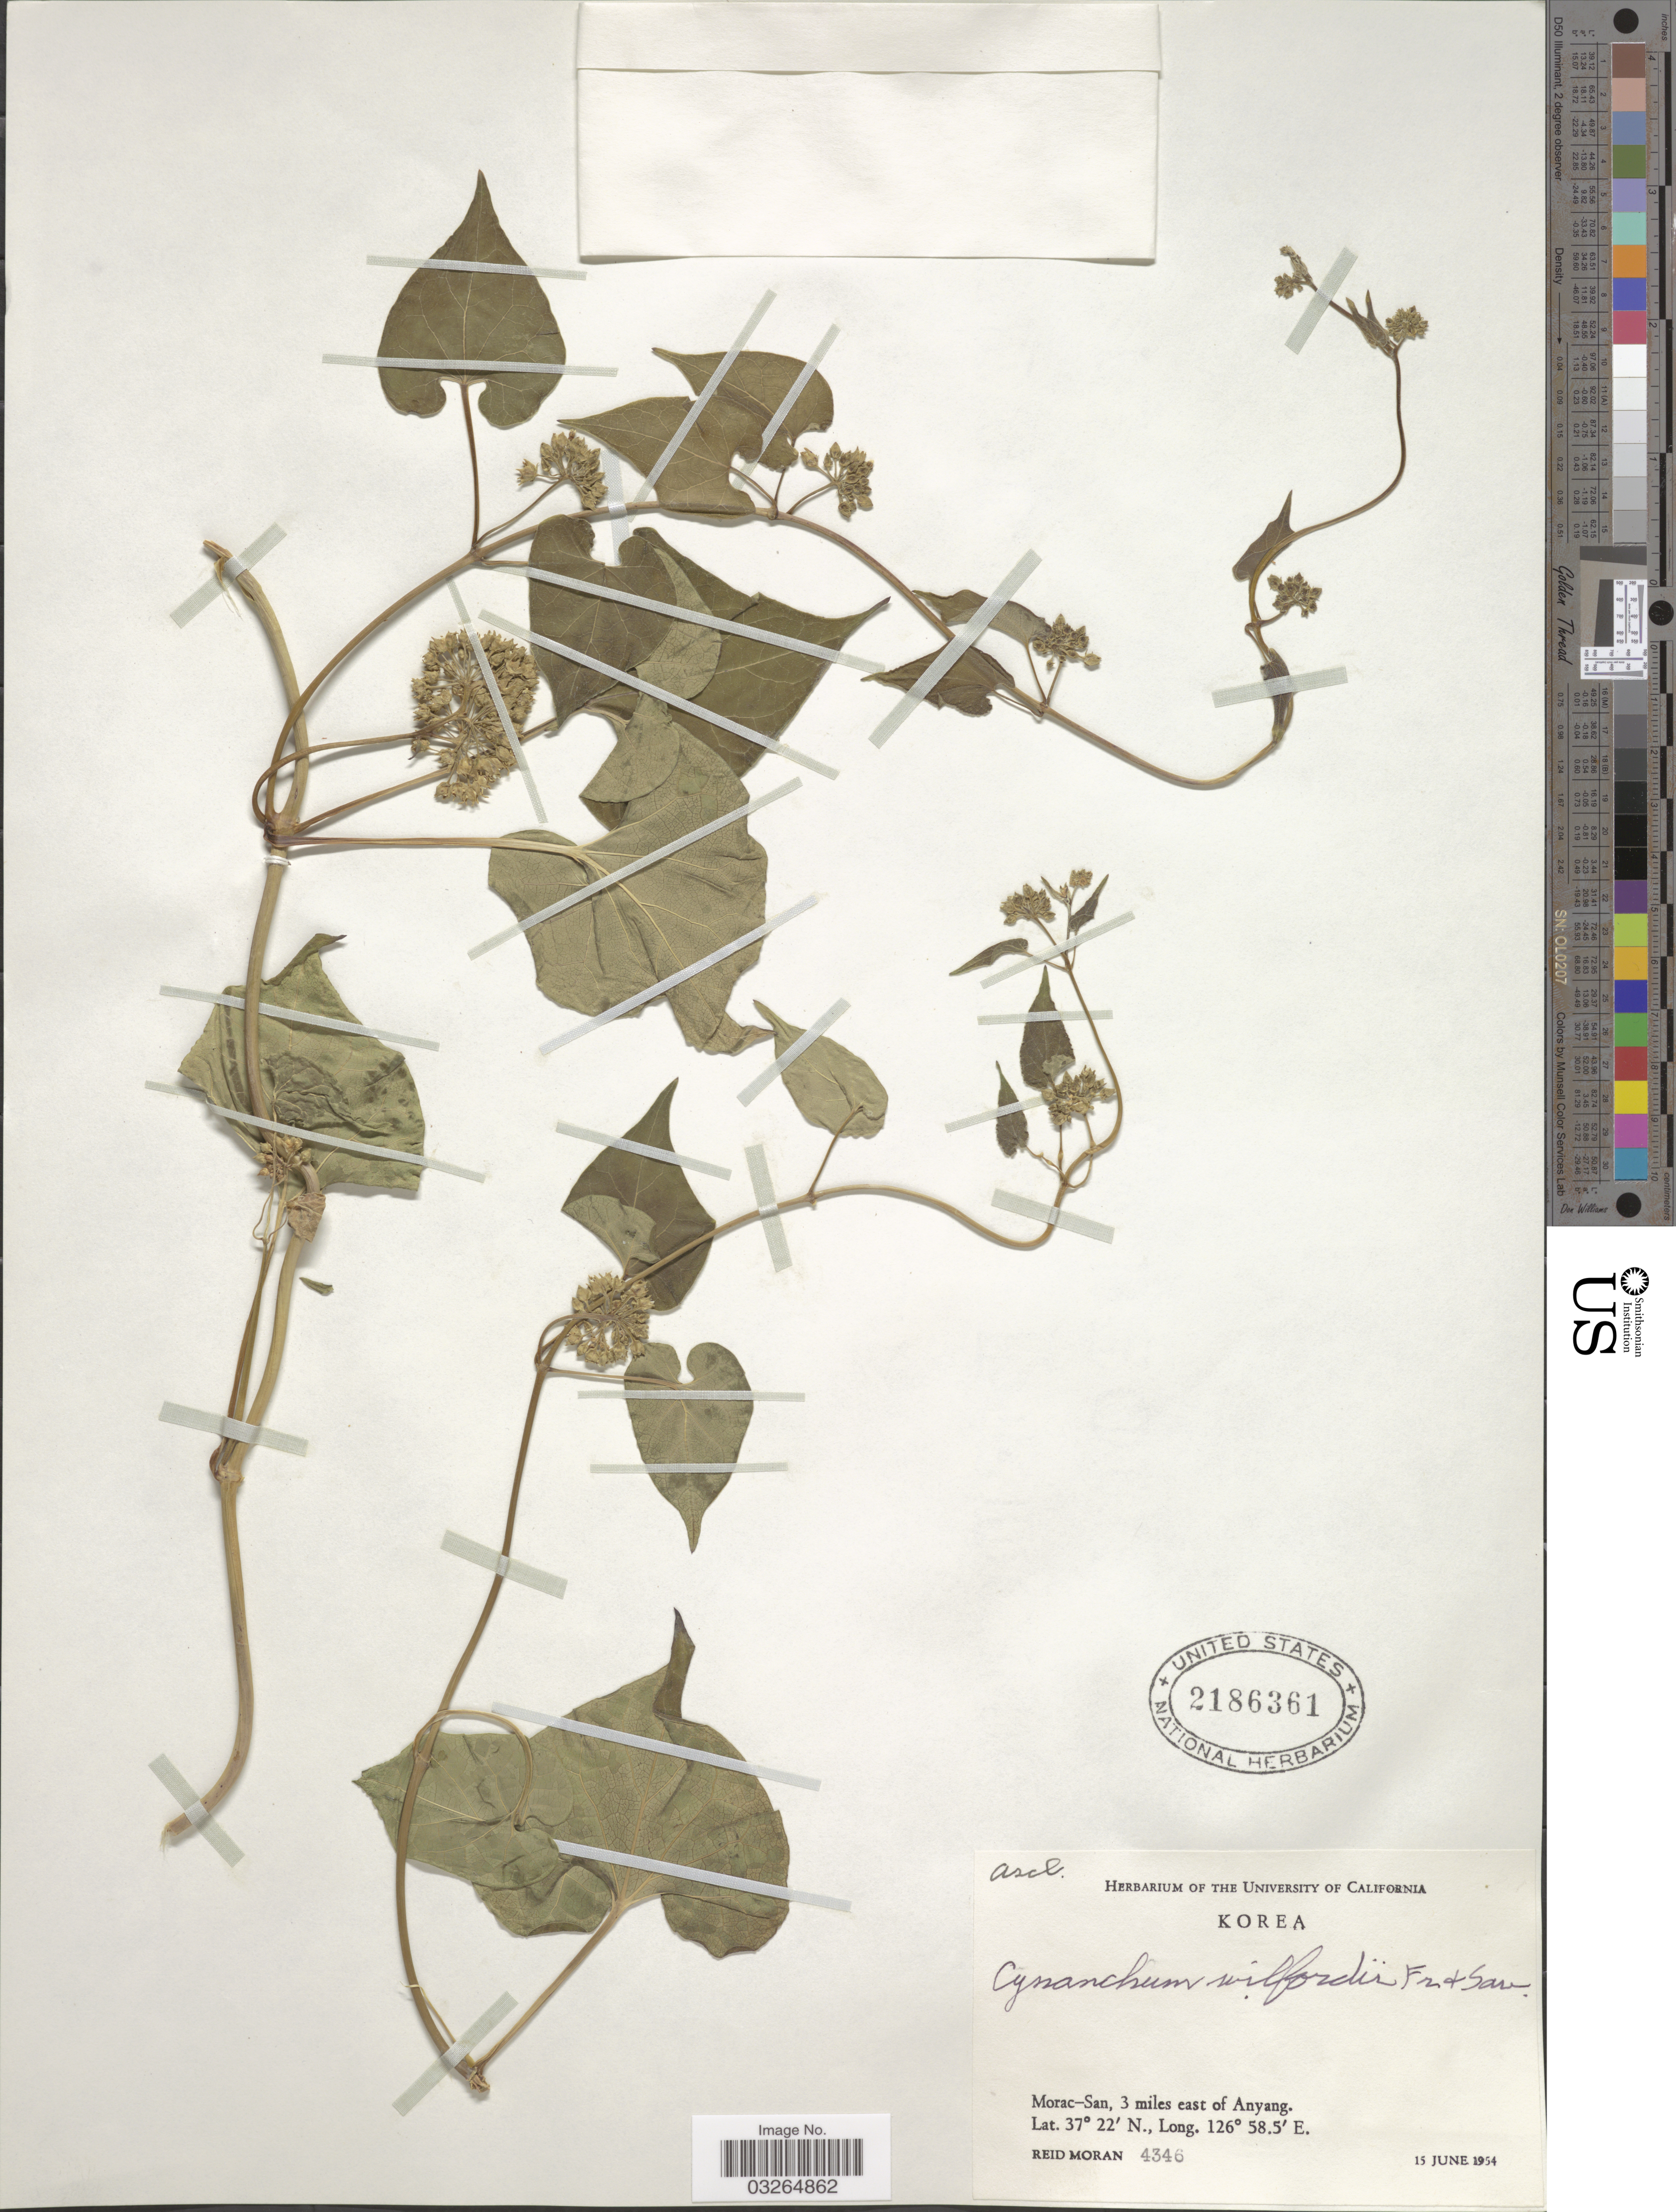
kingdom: Plantae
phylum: Tracheophyta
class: Magnoliopsida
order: Gentianales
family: Apocynaceae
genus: Cynanchum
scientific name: Cynanchum wilfordii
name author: (Maxim.) Hook. f.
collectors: R. Moran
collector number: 4346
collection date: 1954-06-15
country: South Korea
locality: Morac-San, 3 miles east of Anyang.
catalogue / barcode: US 2186361